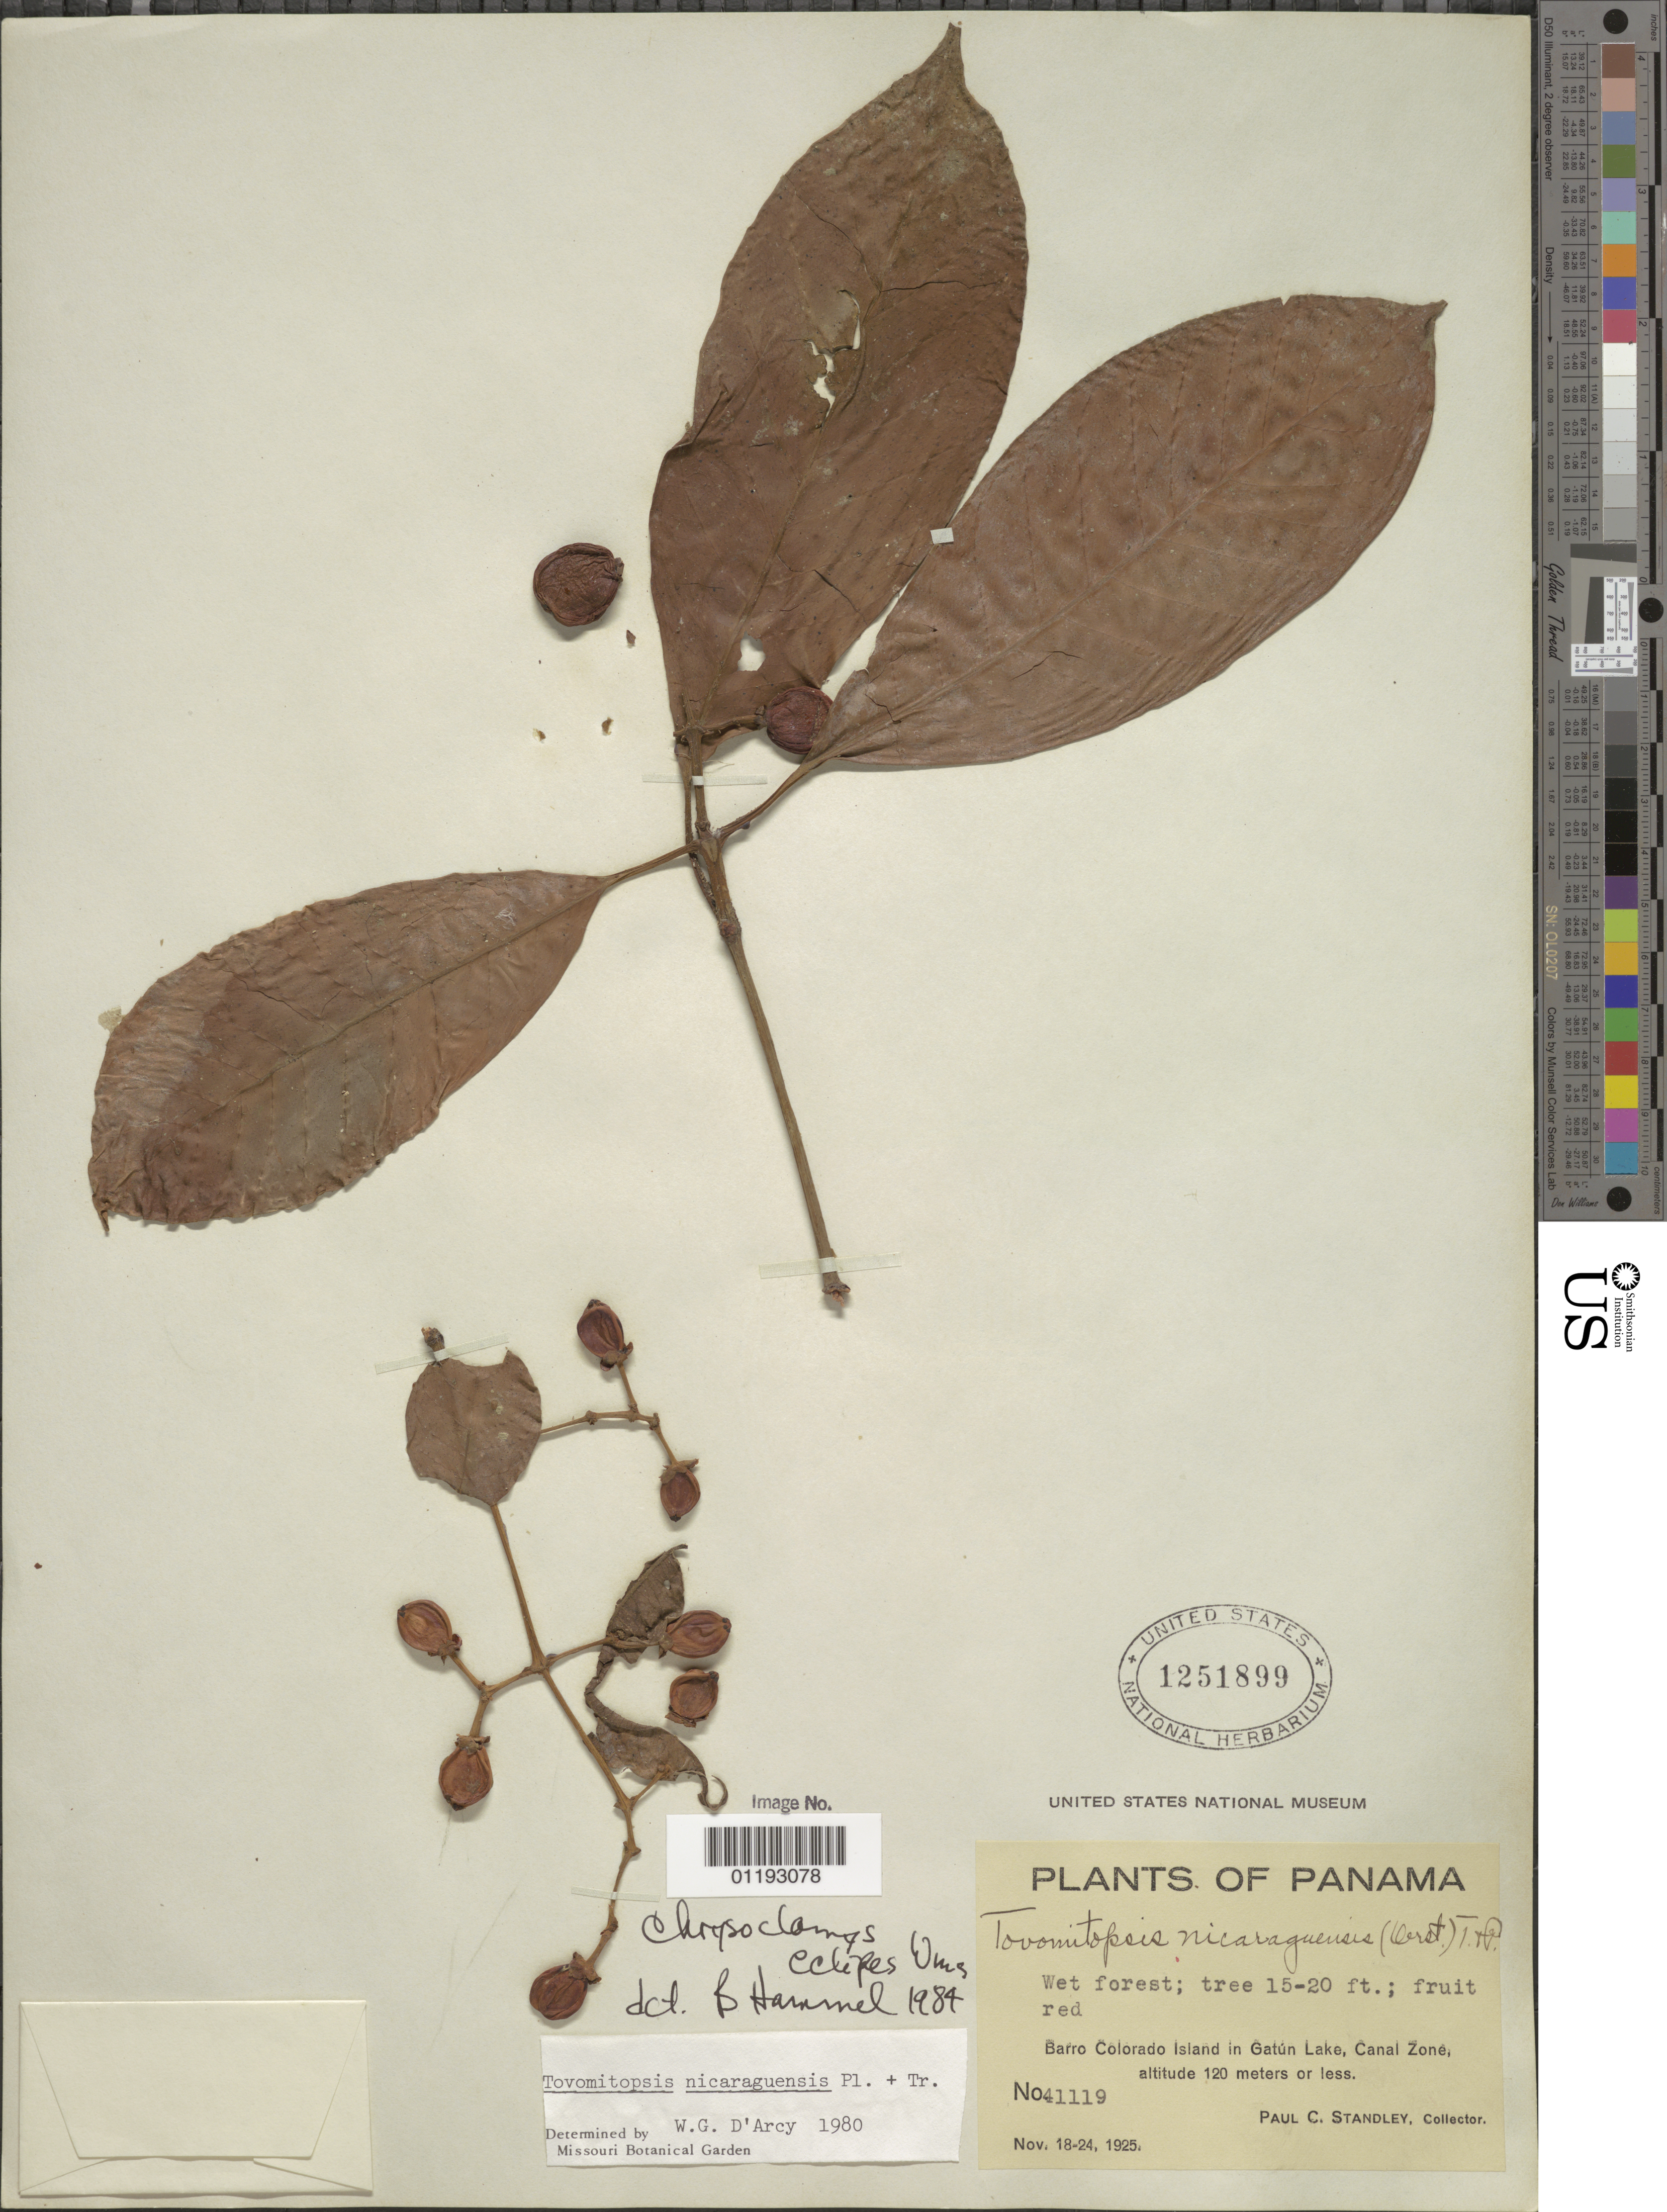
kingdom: Plantae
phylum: Tracheophyta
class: Magnoliopsida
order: Malpighiales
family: Clusiaceae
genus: Chrysochlamys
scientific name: Chrysochlamys eclipes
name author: L.O. Williams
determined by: Hammel, Barry E., (MO), Missouri Botanical Garden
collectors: P. C. Standley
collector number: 41119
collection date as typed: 18-24 Nov 1925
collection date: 1925-11-18/1925-11-24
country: Panama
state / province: Panamá Oeste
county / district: Canal Zone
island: Barro Colorado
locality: Barro Colorado Island in Gatun Lake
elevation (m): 120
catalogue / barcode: US 1251899